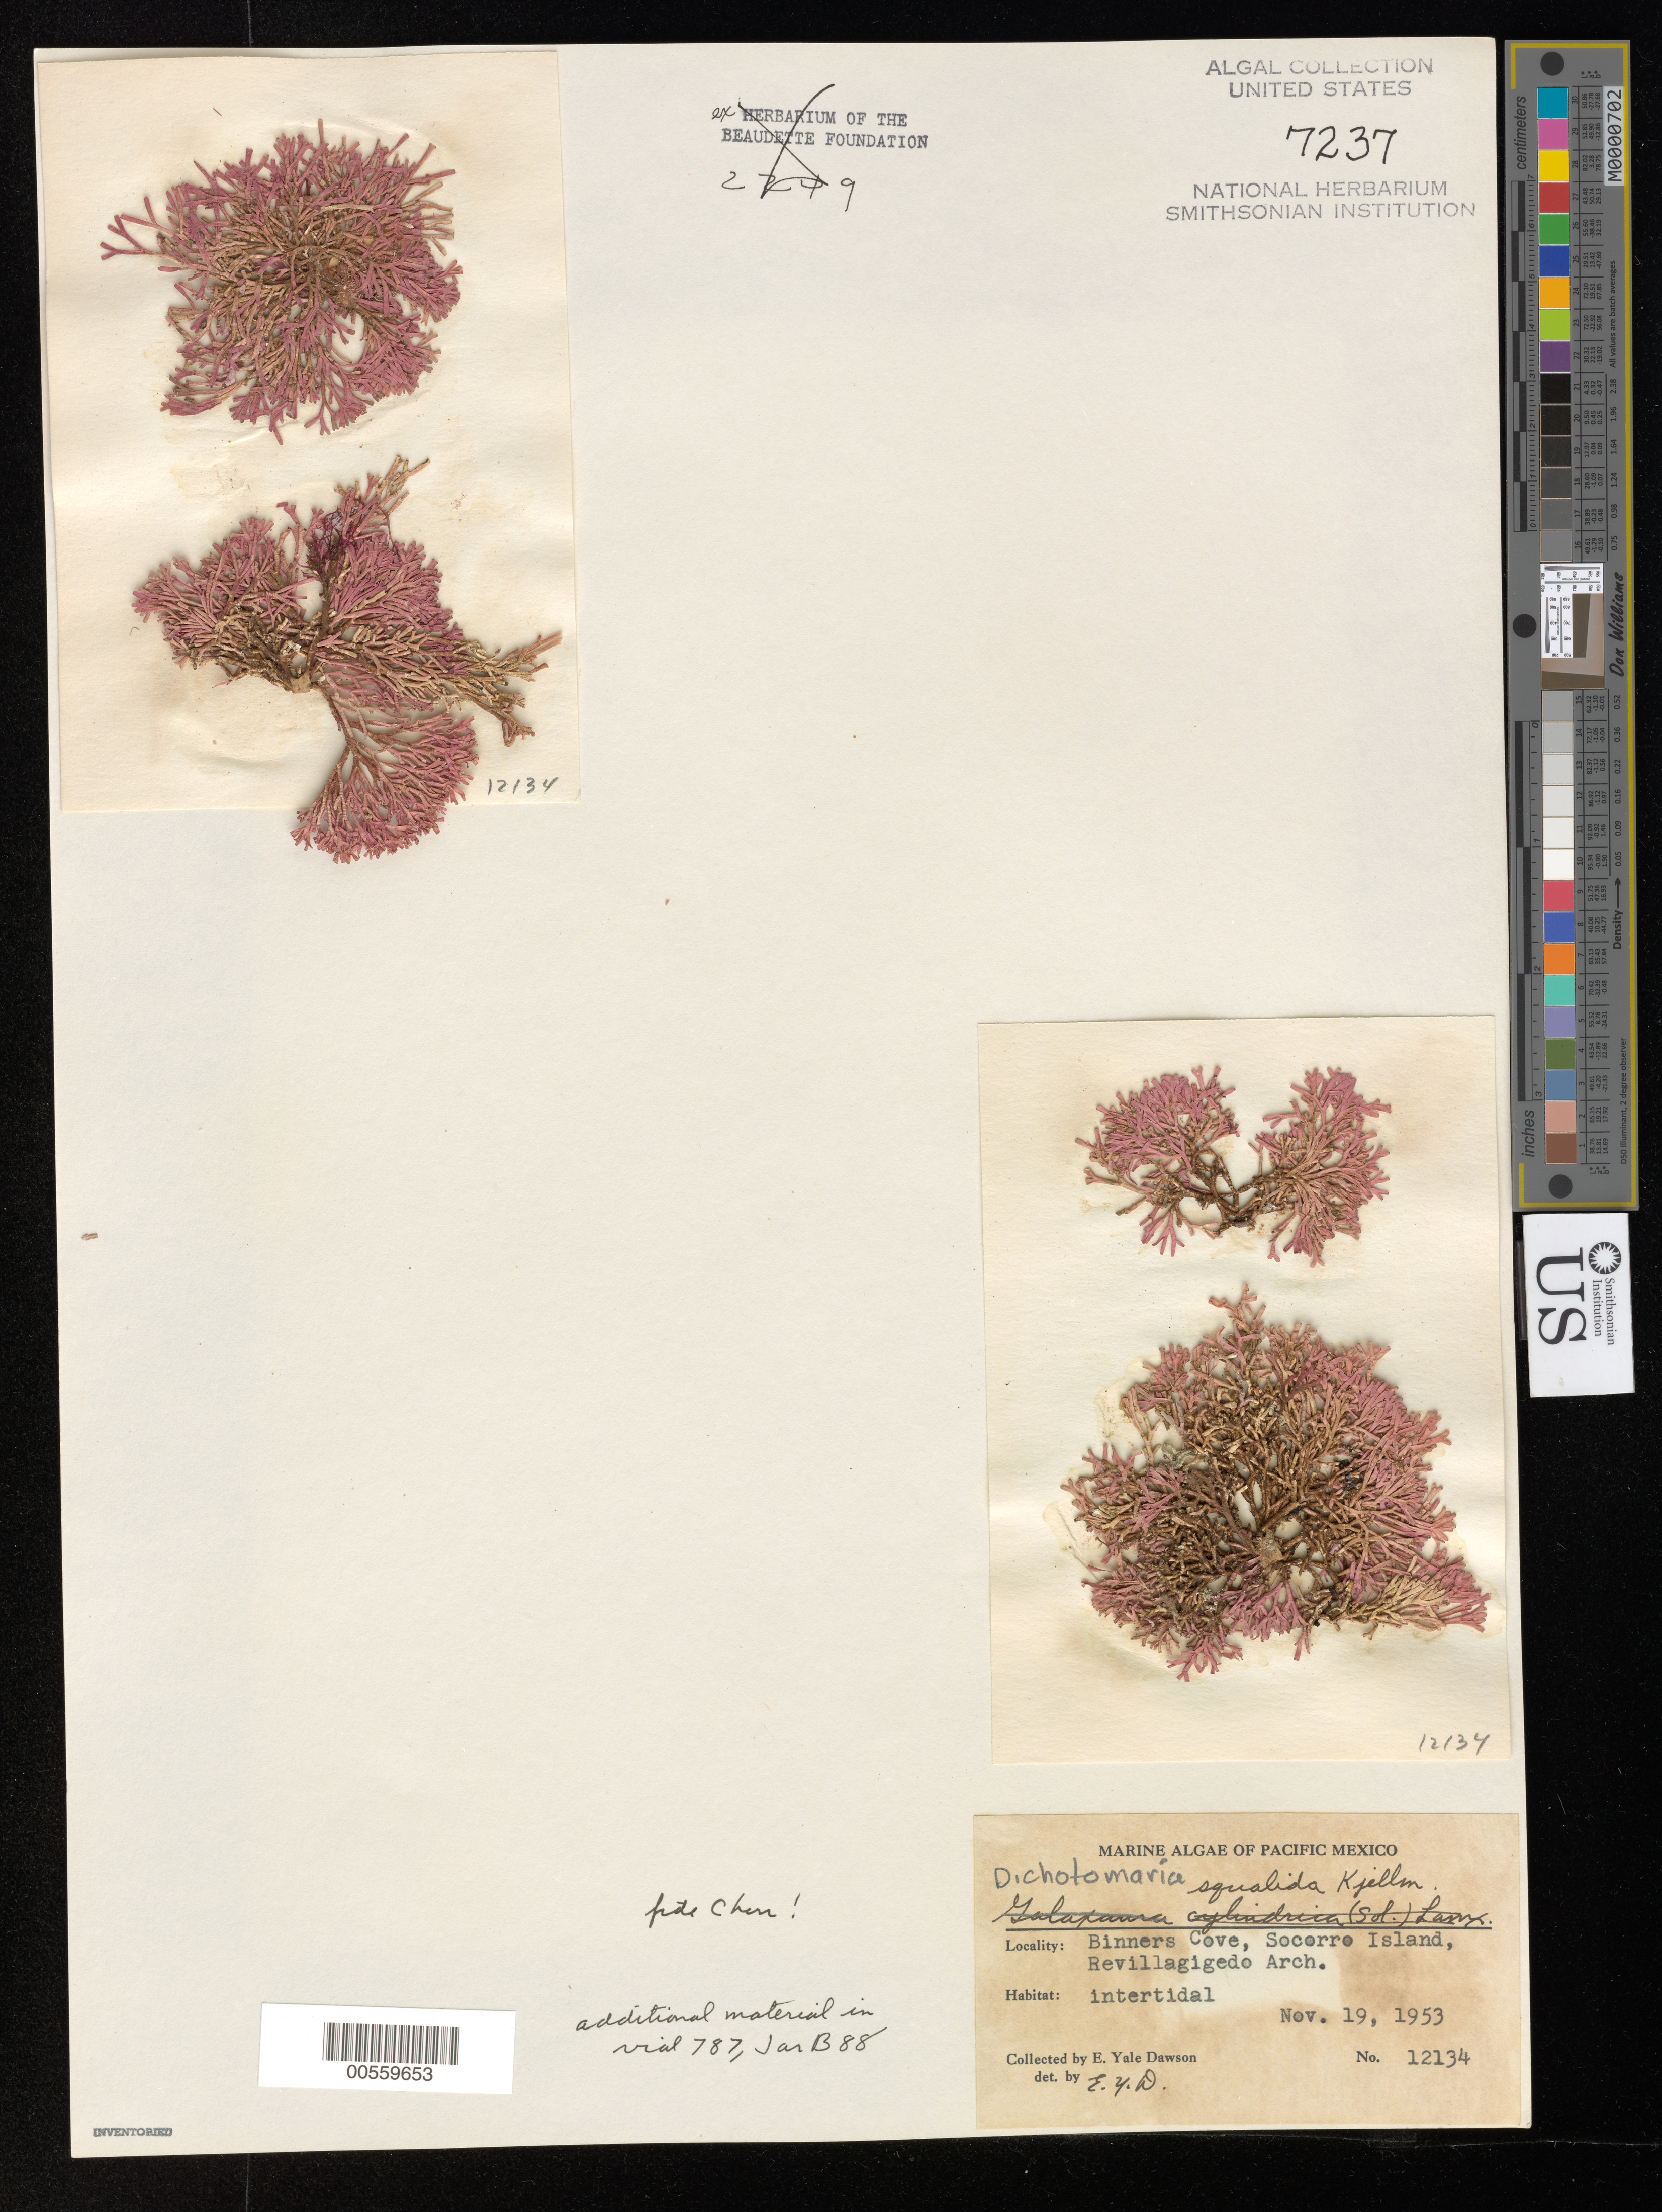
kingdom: Plantae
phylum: Rhodophyta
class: Florideophyceae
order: Nemaliales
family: Galaxauraceae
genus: Galaxaura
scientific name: Galaxaura rugosa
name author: (Ellis & Sol.) J.V.Lamouroux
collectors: E. Y. Dawson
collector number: EYD 12134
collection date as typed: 19 Nov 1953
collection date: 1953-11-19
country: Mexico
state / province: Colima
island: Isla Socorro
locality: Binners Cove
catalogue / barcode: US 7237